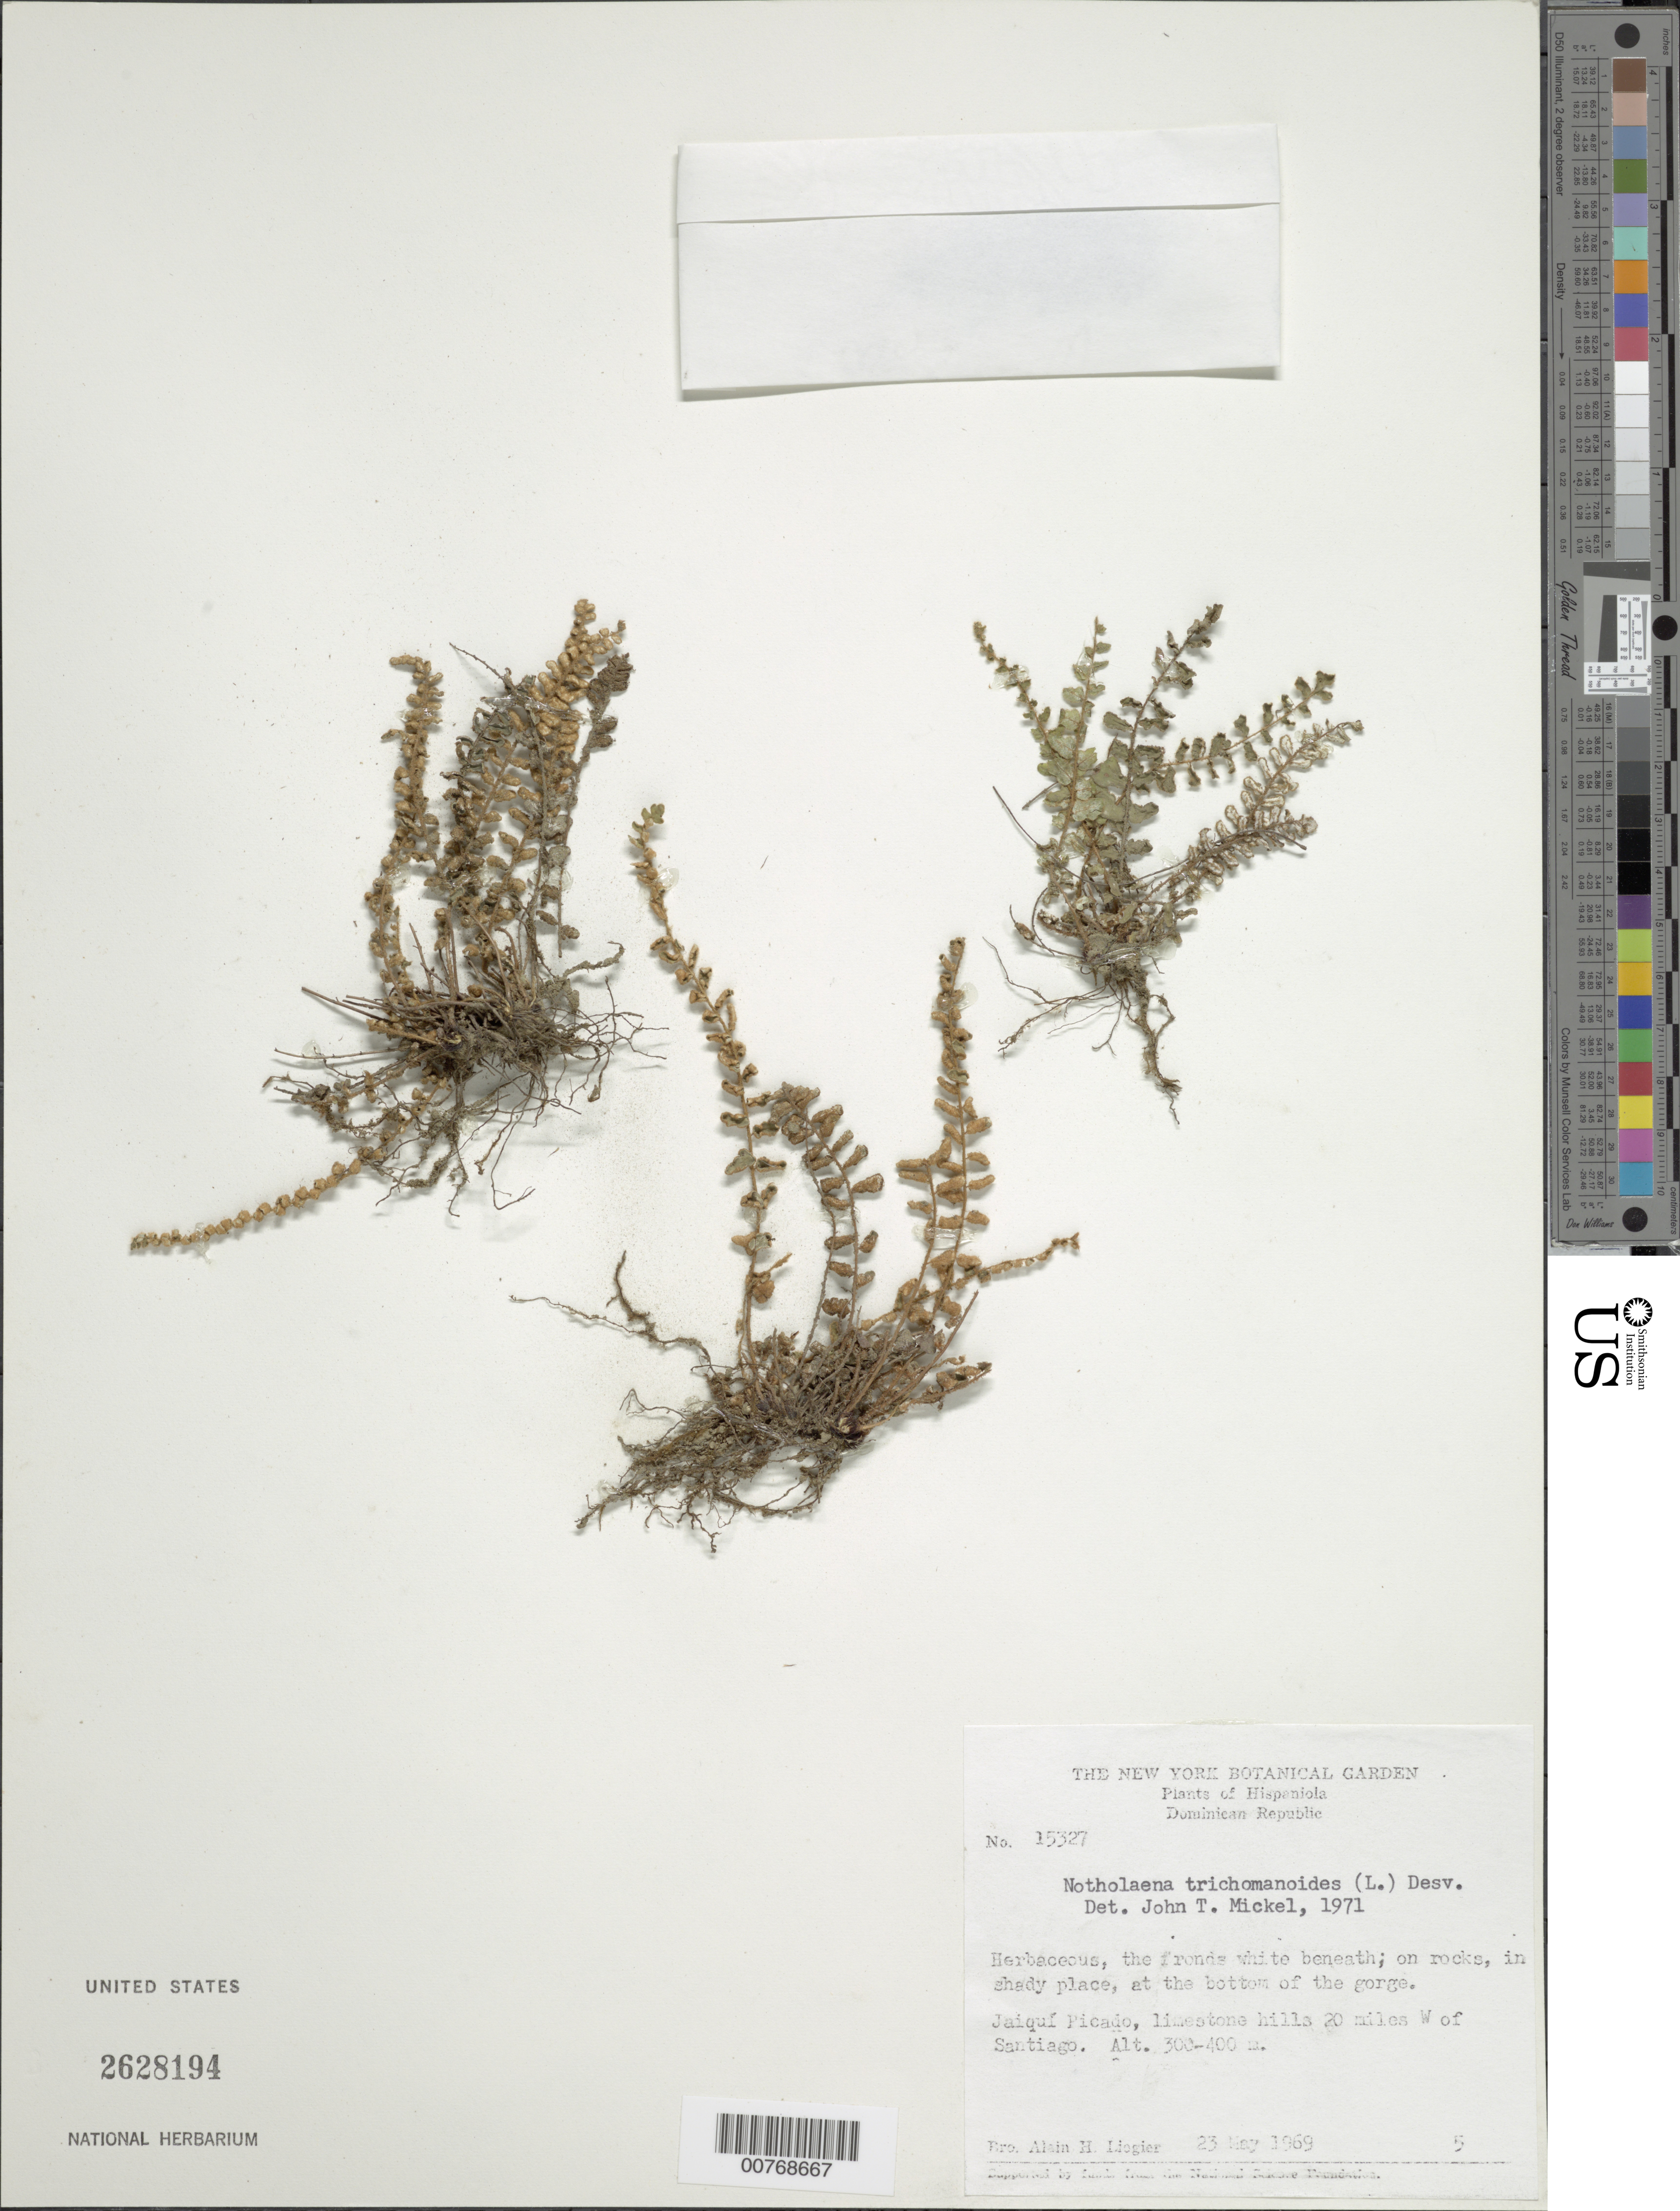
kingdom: Plantae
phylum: Tracheophyta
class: Polypodiopsida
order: Polypodiales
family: Pteridaceae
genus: Notholaena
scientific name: Notholaena trichomanoides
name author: (L.) Desv.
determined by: Mickel, J. T., (NY), New York Botanical Garden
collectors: A. H. Liogier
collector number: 15327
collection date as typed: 23 May 1969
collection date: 1969-05-23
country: Dominican Republic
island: Hispaniola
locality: Jaiquí Picado, 20 mi W of Santiago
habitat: On rocks, shady places, at the bottom of the gorge, limestone hills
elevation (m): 300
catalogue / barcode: US 2628194